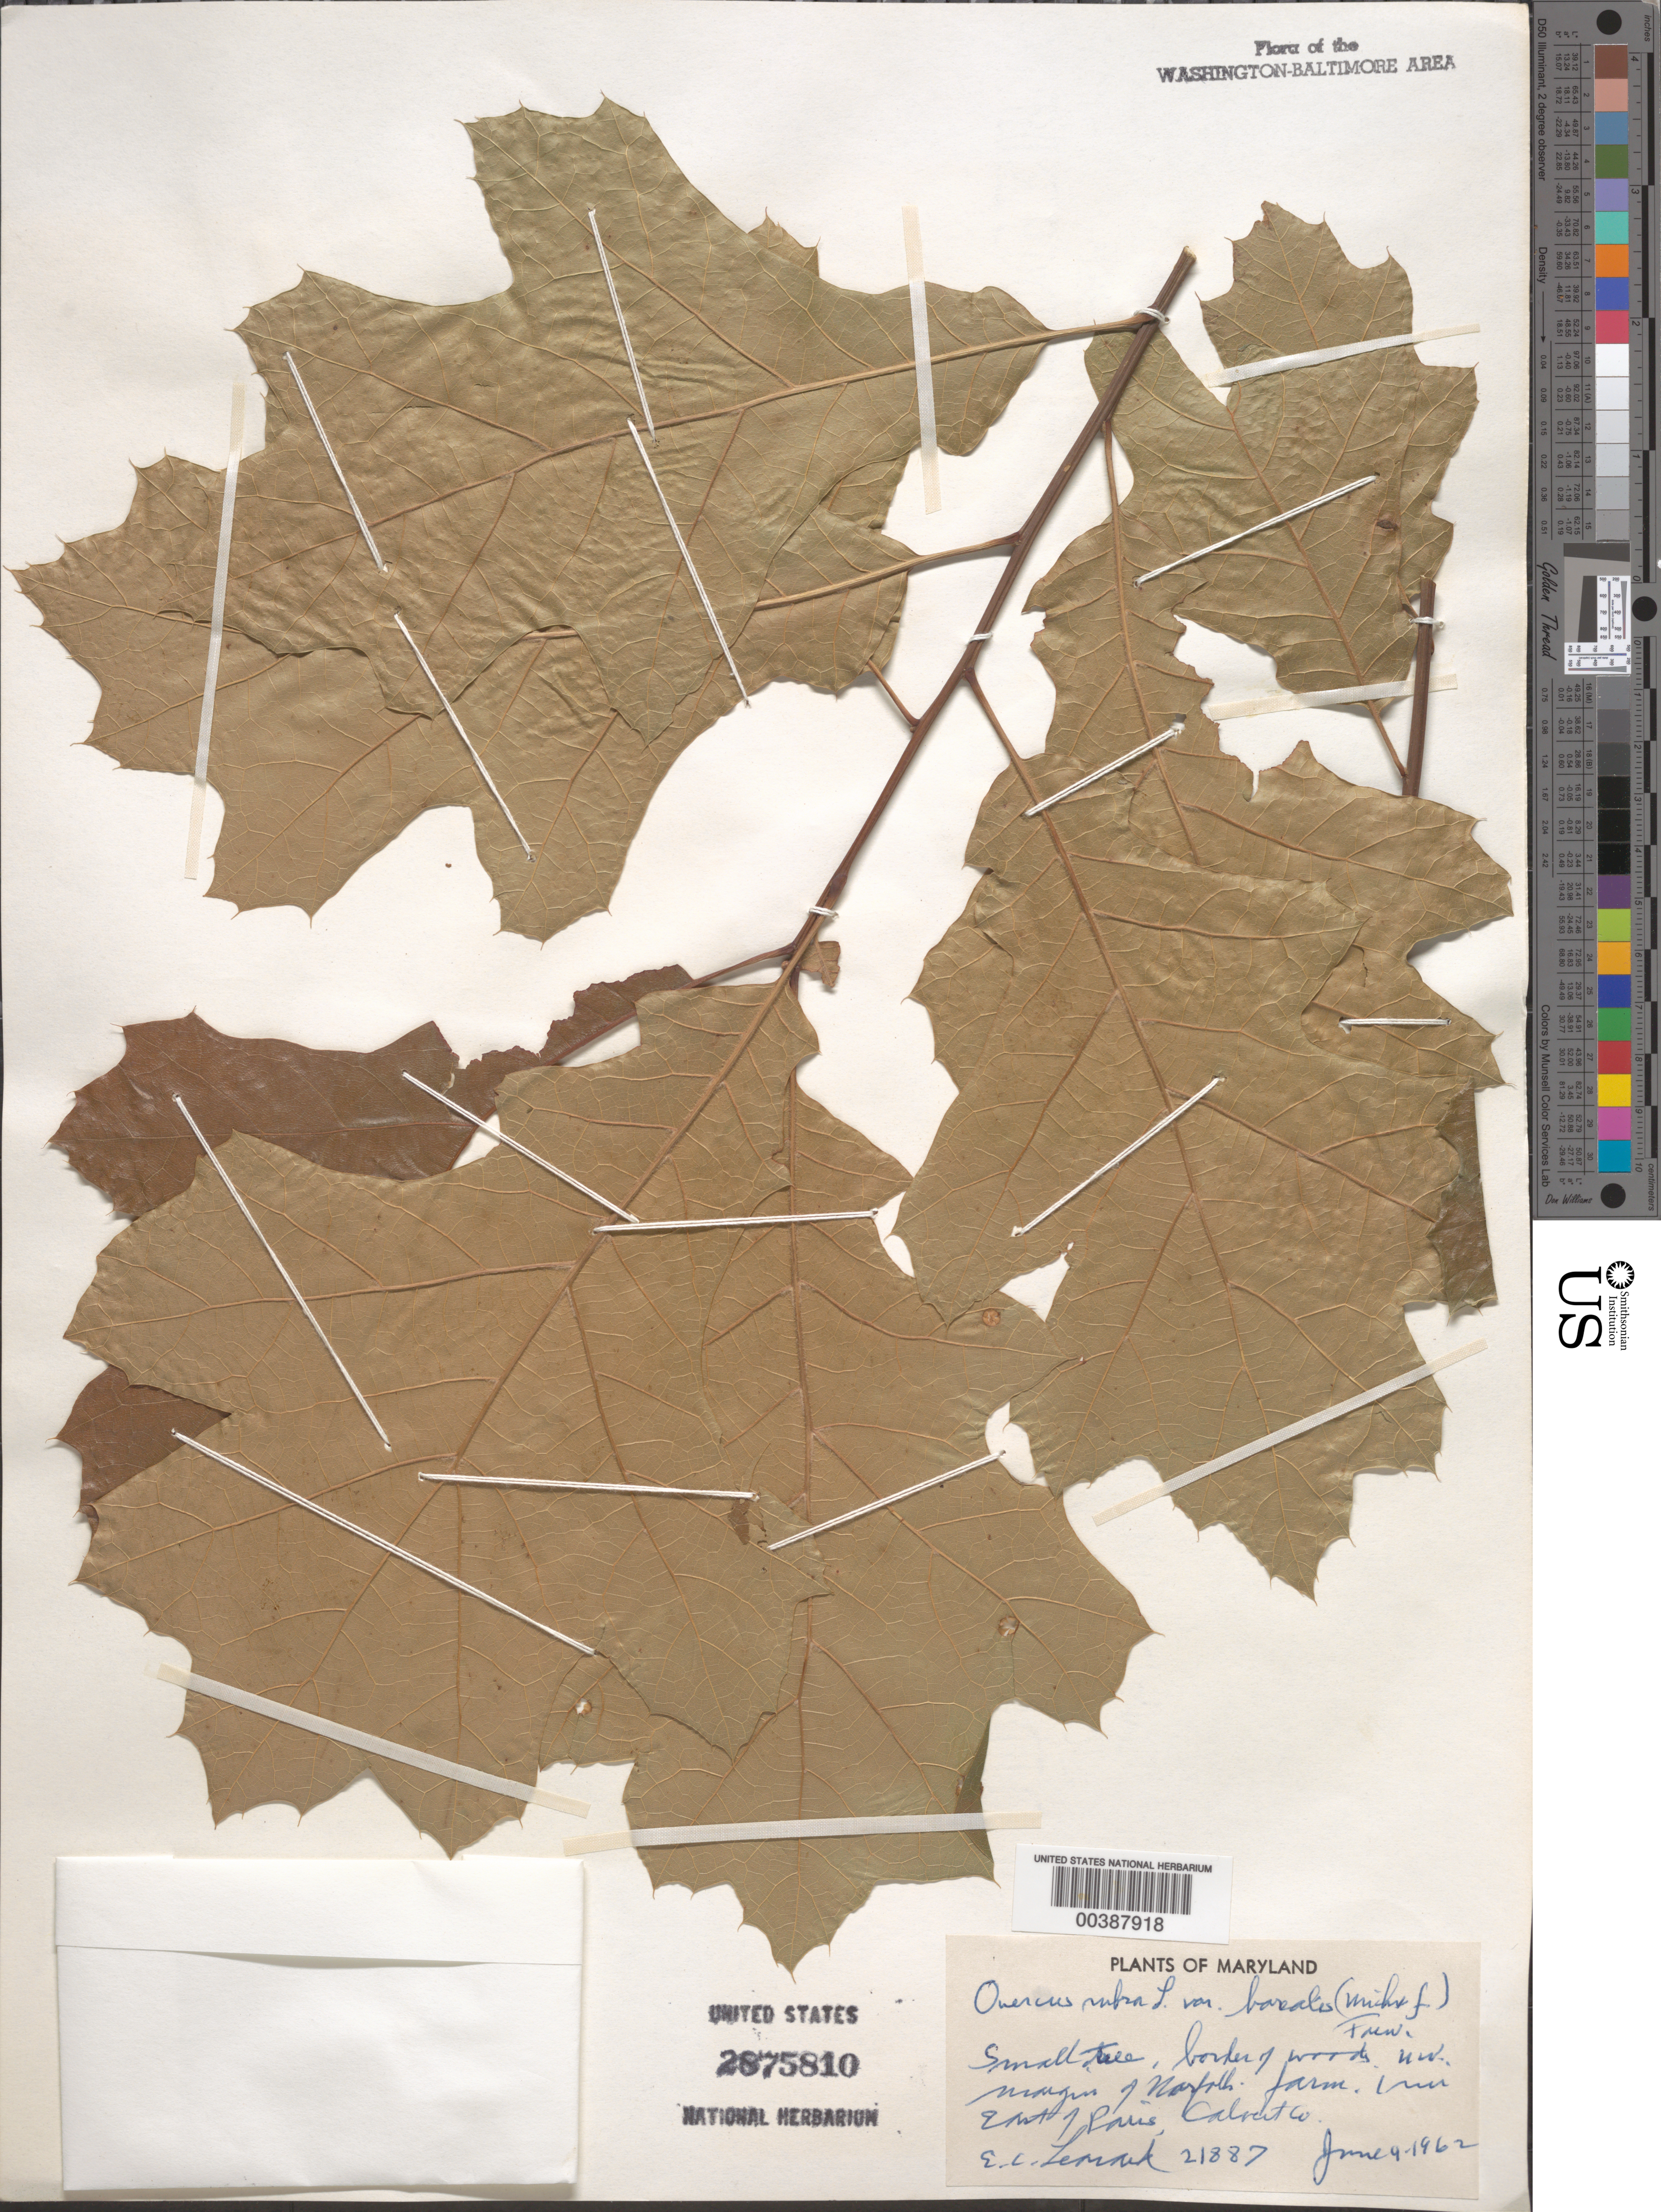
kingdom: Plantae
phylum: Tracheophyta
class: Magnoliopsida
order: Fagales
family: Fagaceae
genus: Quercus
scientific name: Quercus rubra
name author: L.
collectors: E. C. Leonard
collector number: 21887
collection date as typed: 09 Jun 1962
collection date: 1962-06-09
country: United States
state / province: Maryland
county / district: Calvert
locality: East of Paris, Norfolk Farm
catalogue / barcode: US 2875810